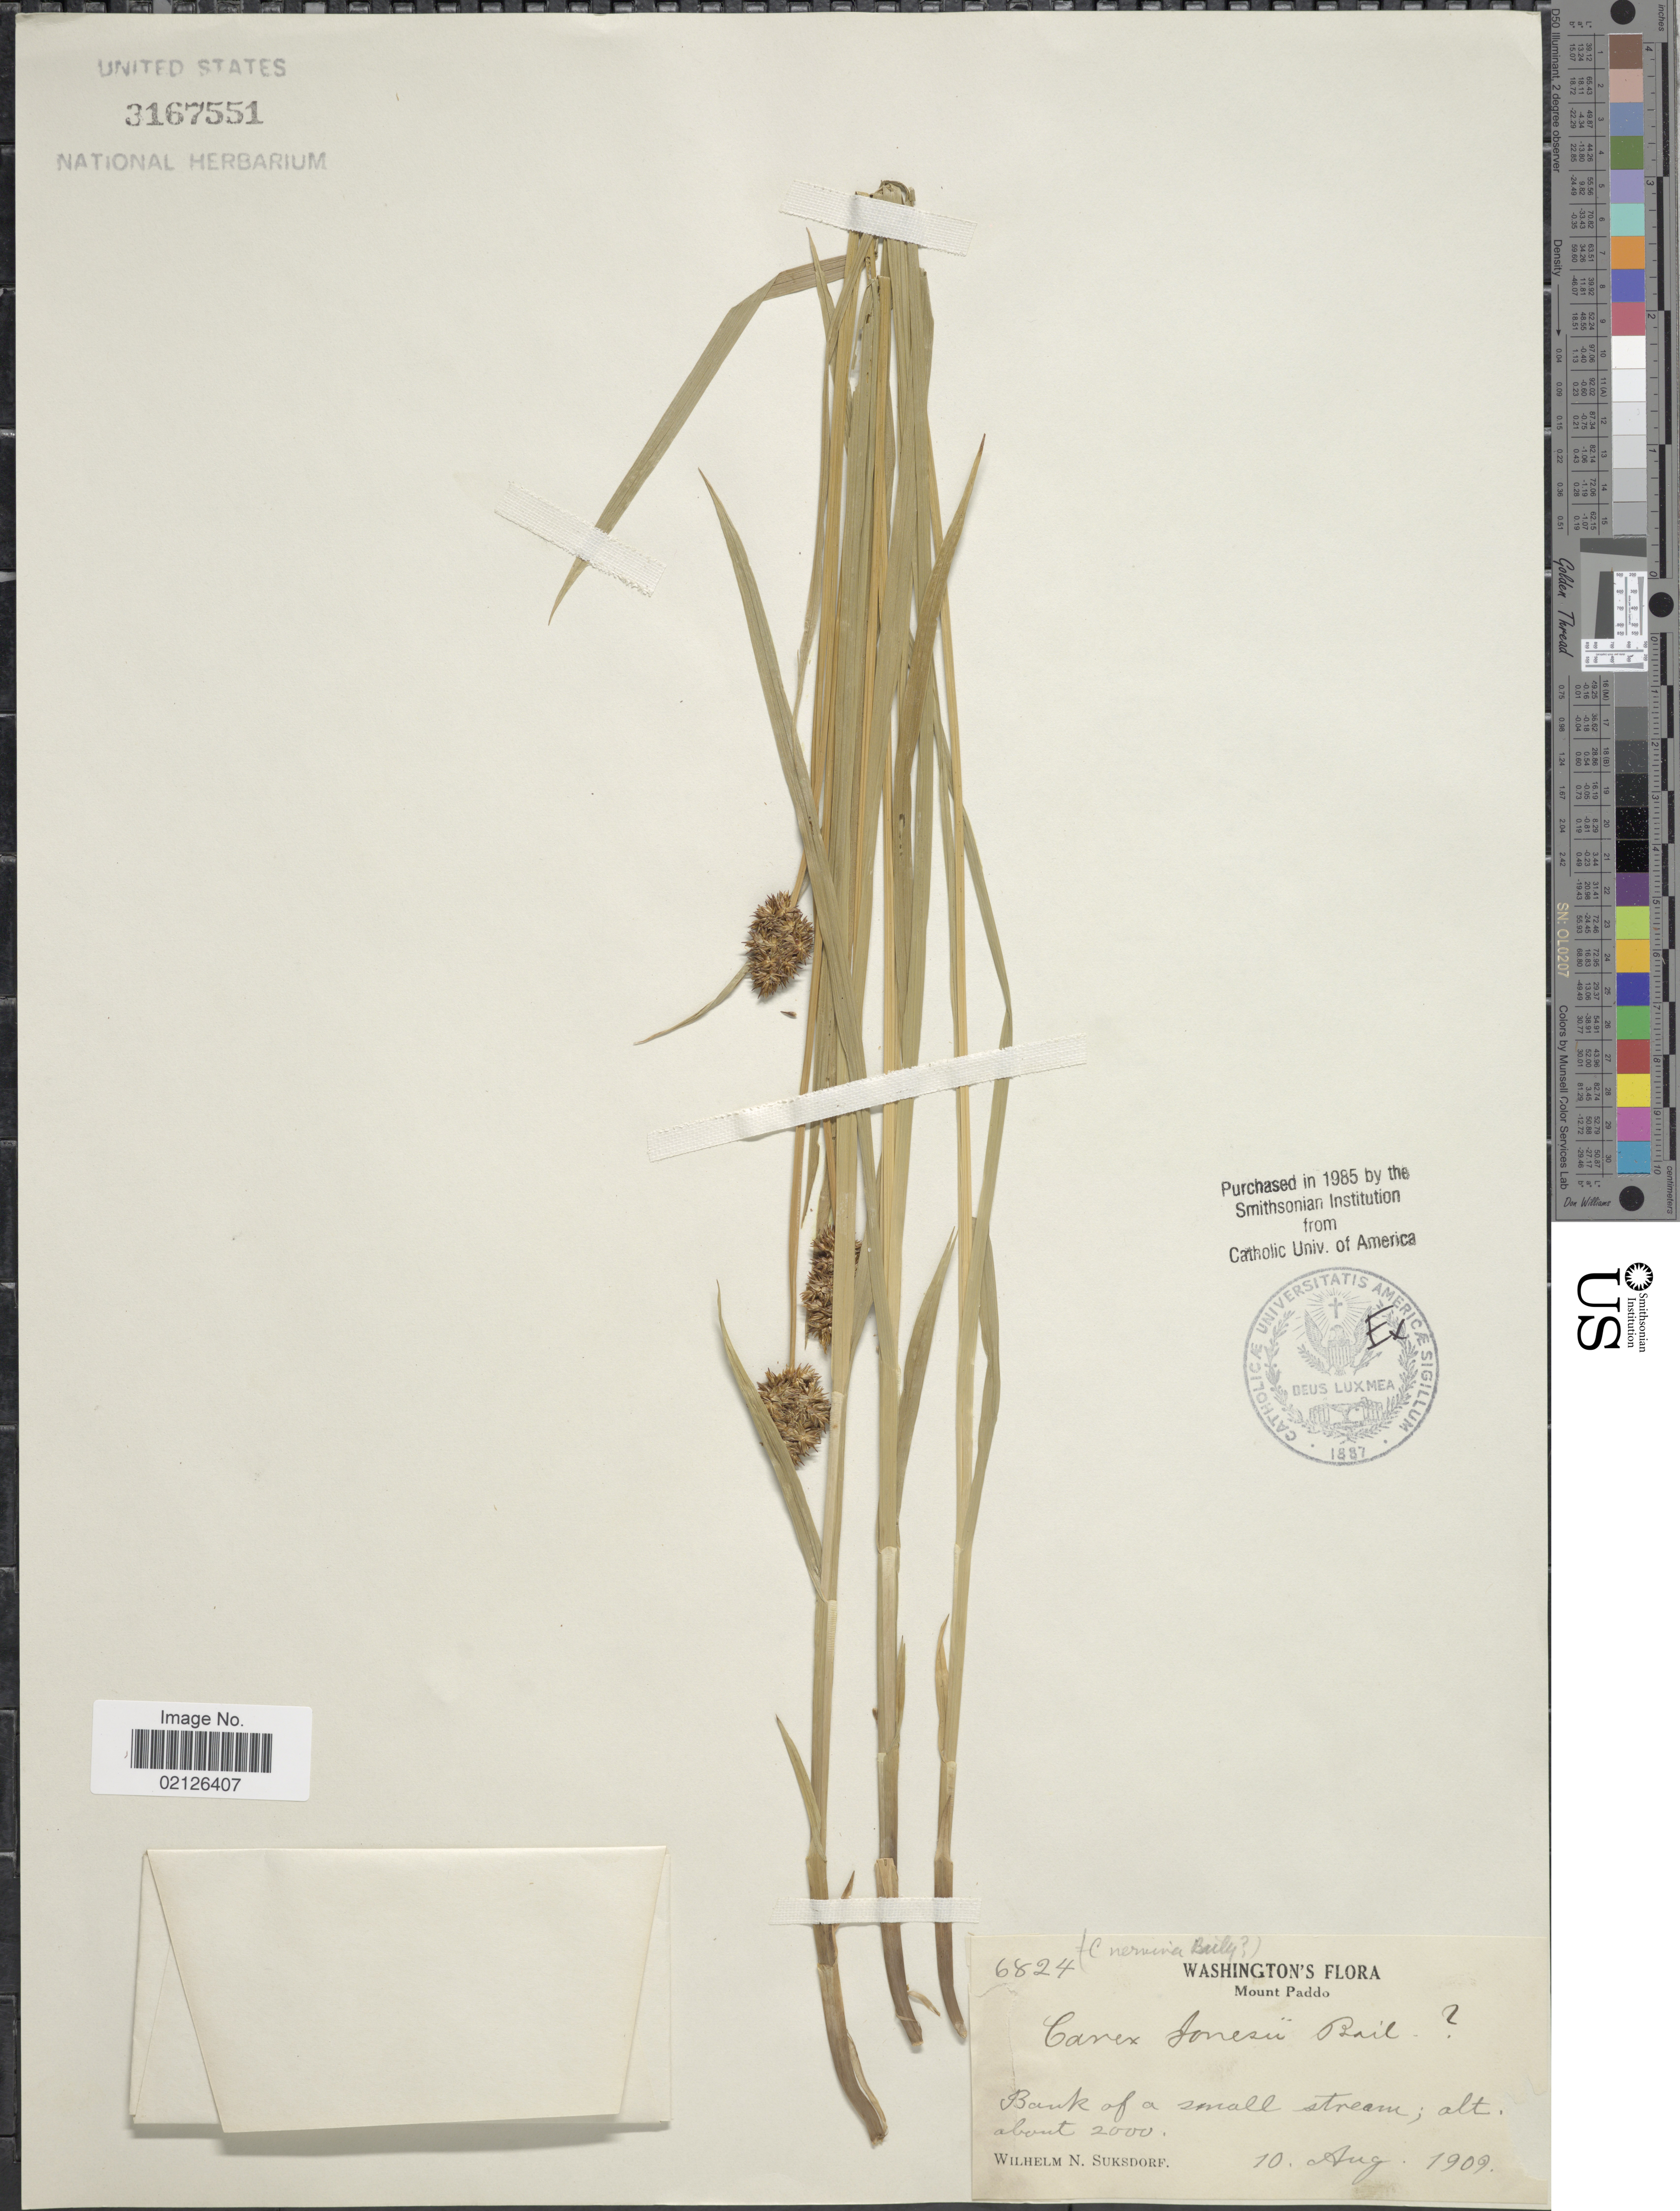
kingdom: Plantae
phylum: Tracheophyta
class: Liliopsida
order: Poales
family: Cyperaceae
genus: Carex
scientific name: Carex neurophora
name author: Mack.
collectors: W. N. Suksdorf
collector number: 6824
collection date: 1909-08-10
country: United States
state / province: Washington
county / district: Skamania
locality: Mount Paddo, Bank of small stream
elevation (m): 610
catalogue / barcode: US 3167551